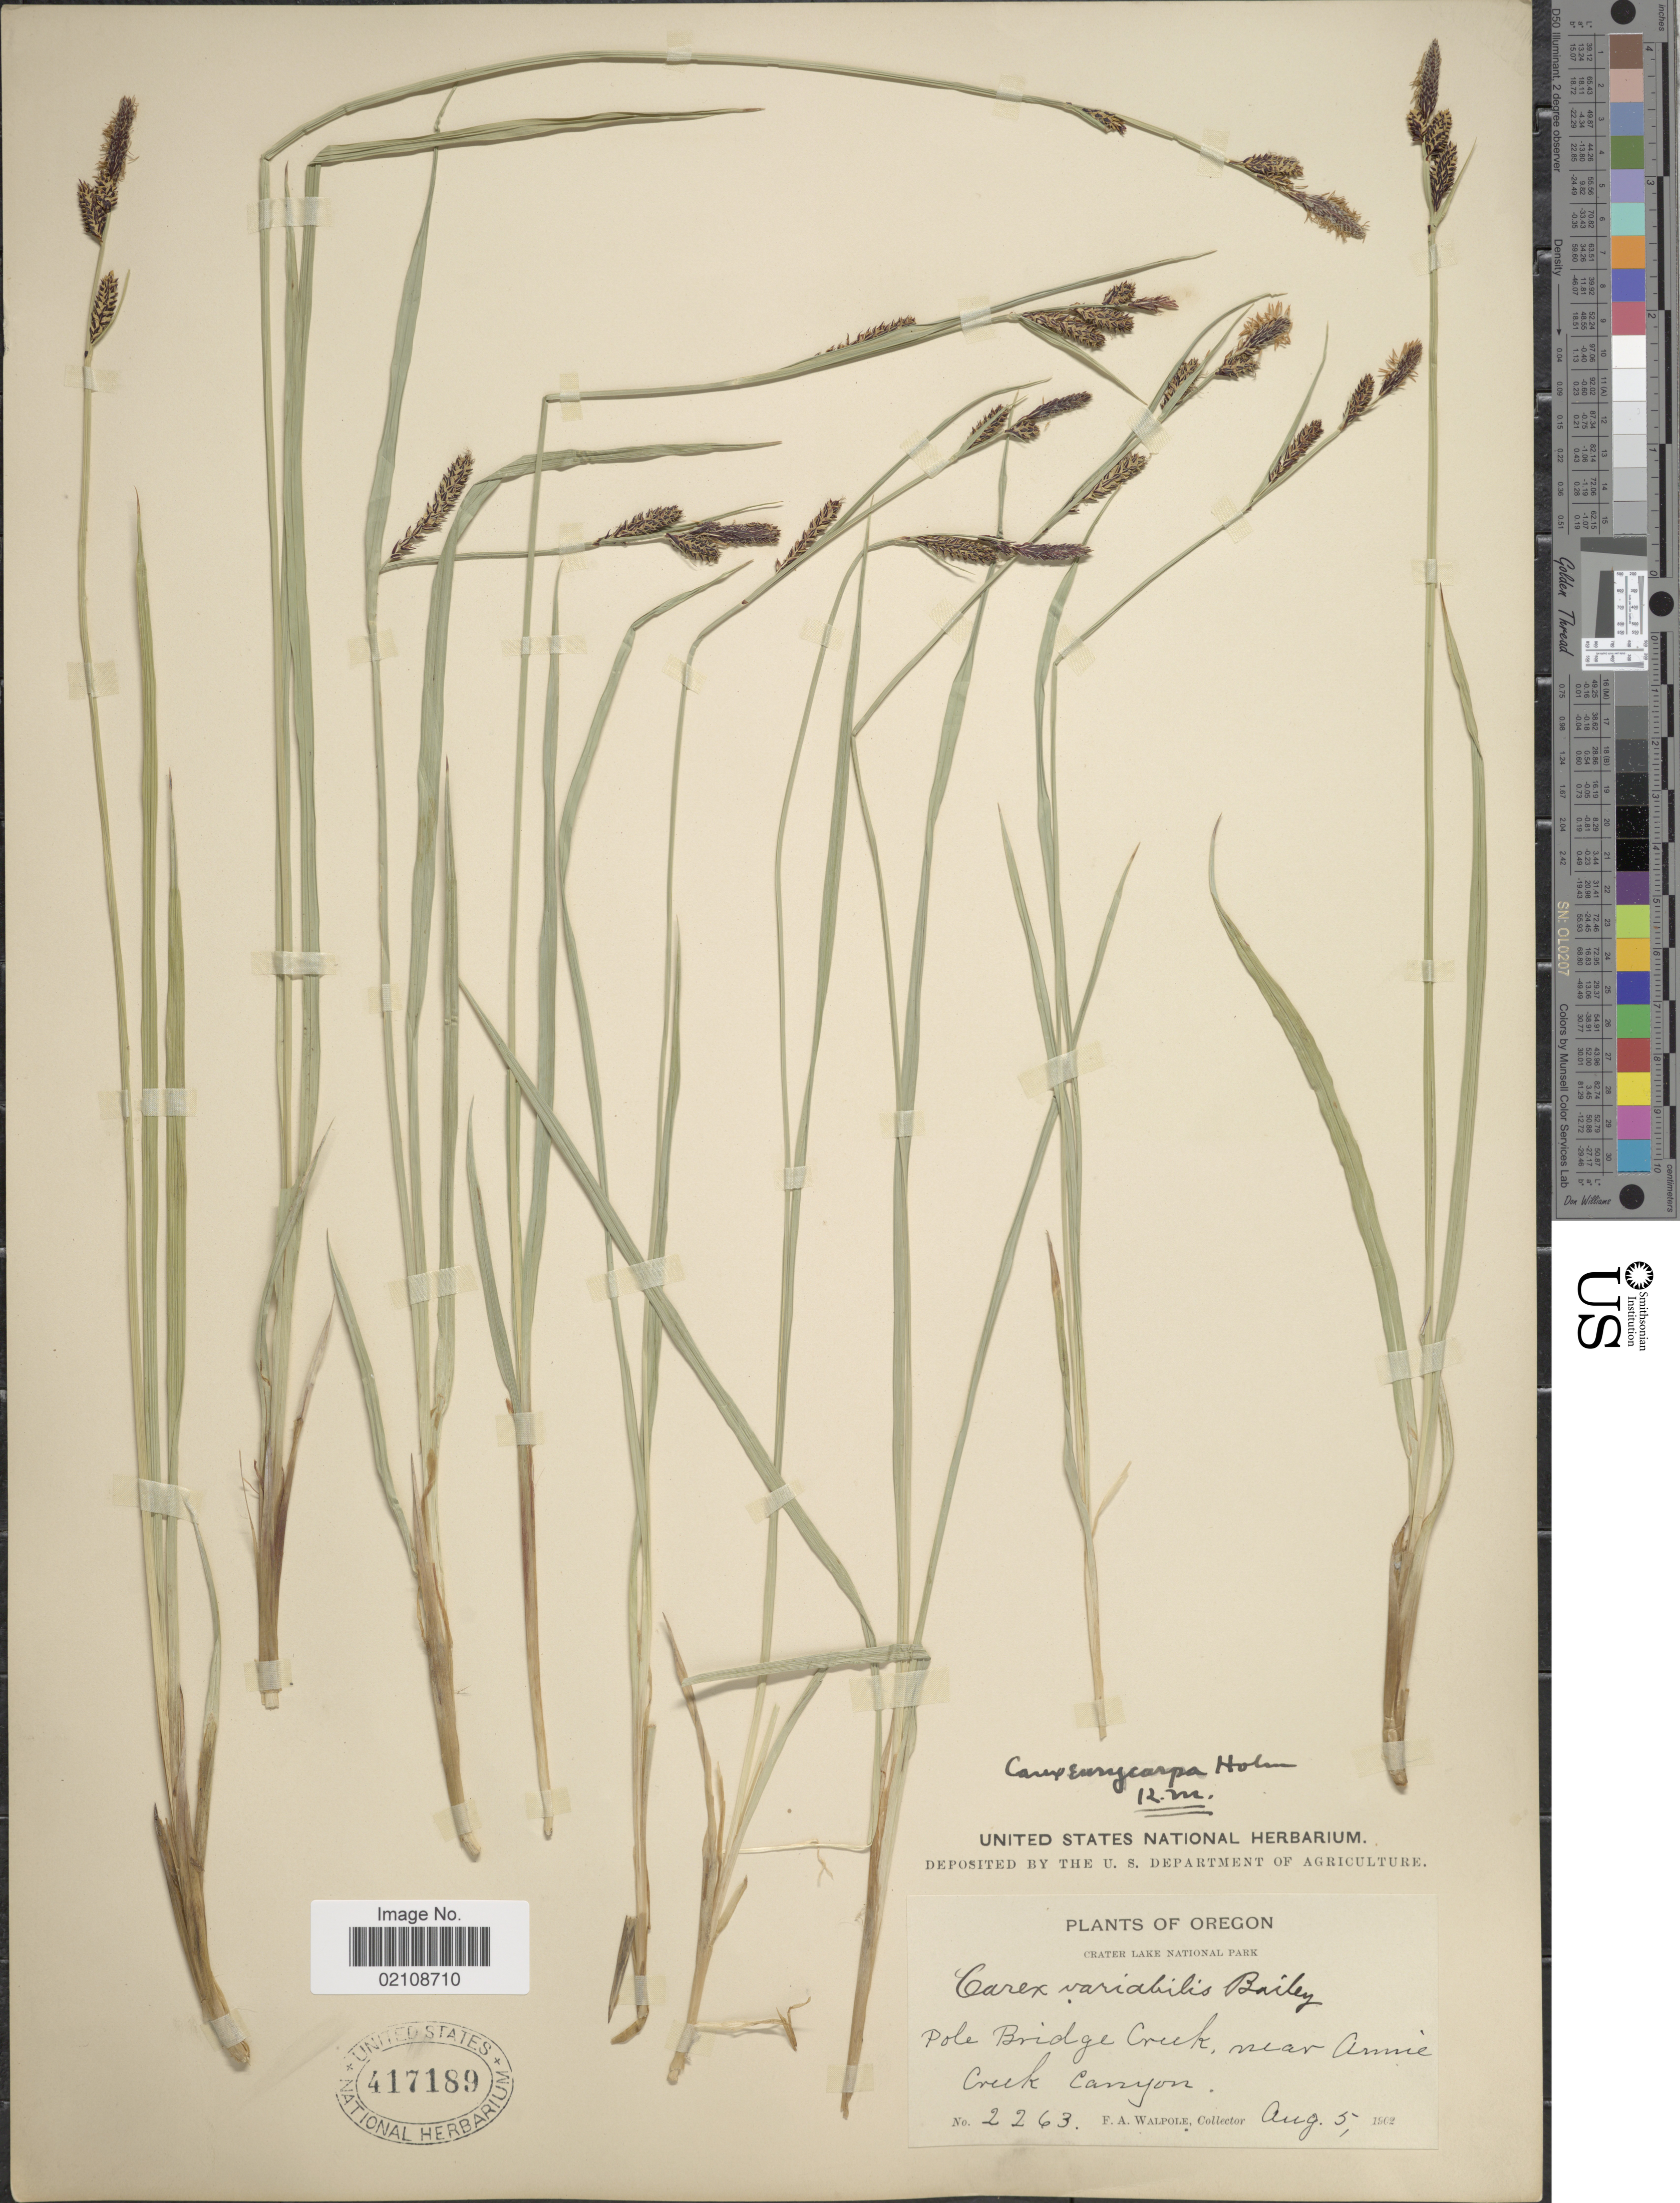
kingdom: Plantae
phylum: Tracheophyta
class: Liliopsida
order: Poales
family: Cyperaceae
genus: Carex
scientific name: Carex angustata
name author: Boott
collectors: F. Walpole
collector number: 2263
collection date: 1962-08-05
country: United States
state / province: Oregon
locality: Crater Lake National Park, Pole Bridge Creek, near Annie Creek Canyon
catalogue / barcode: US 417189